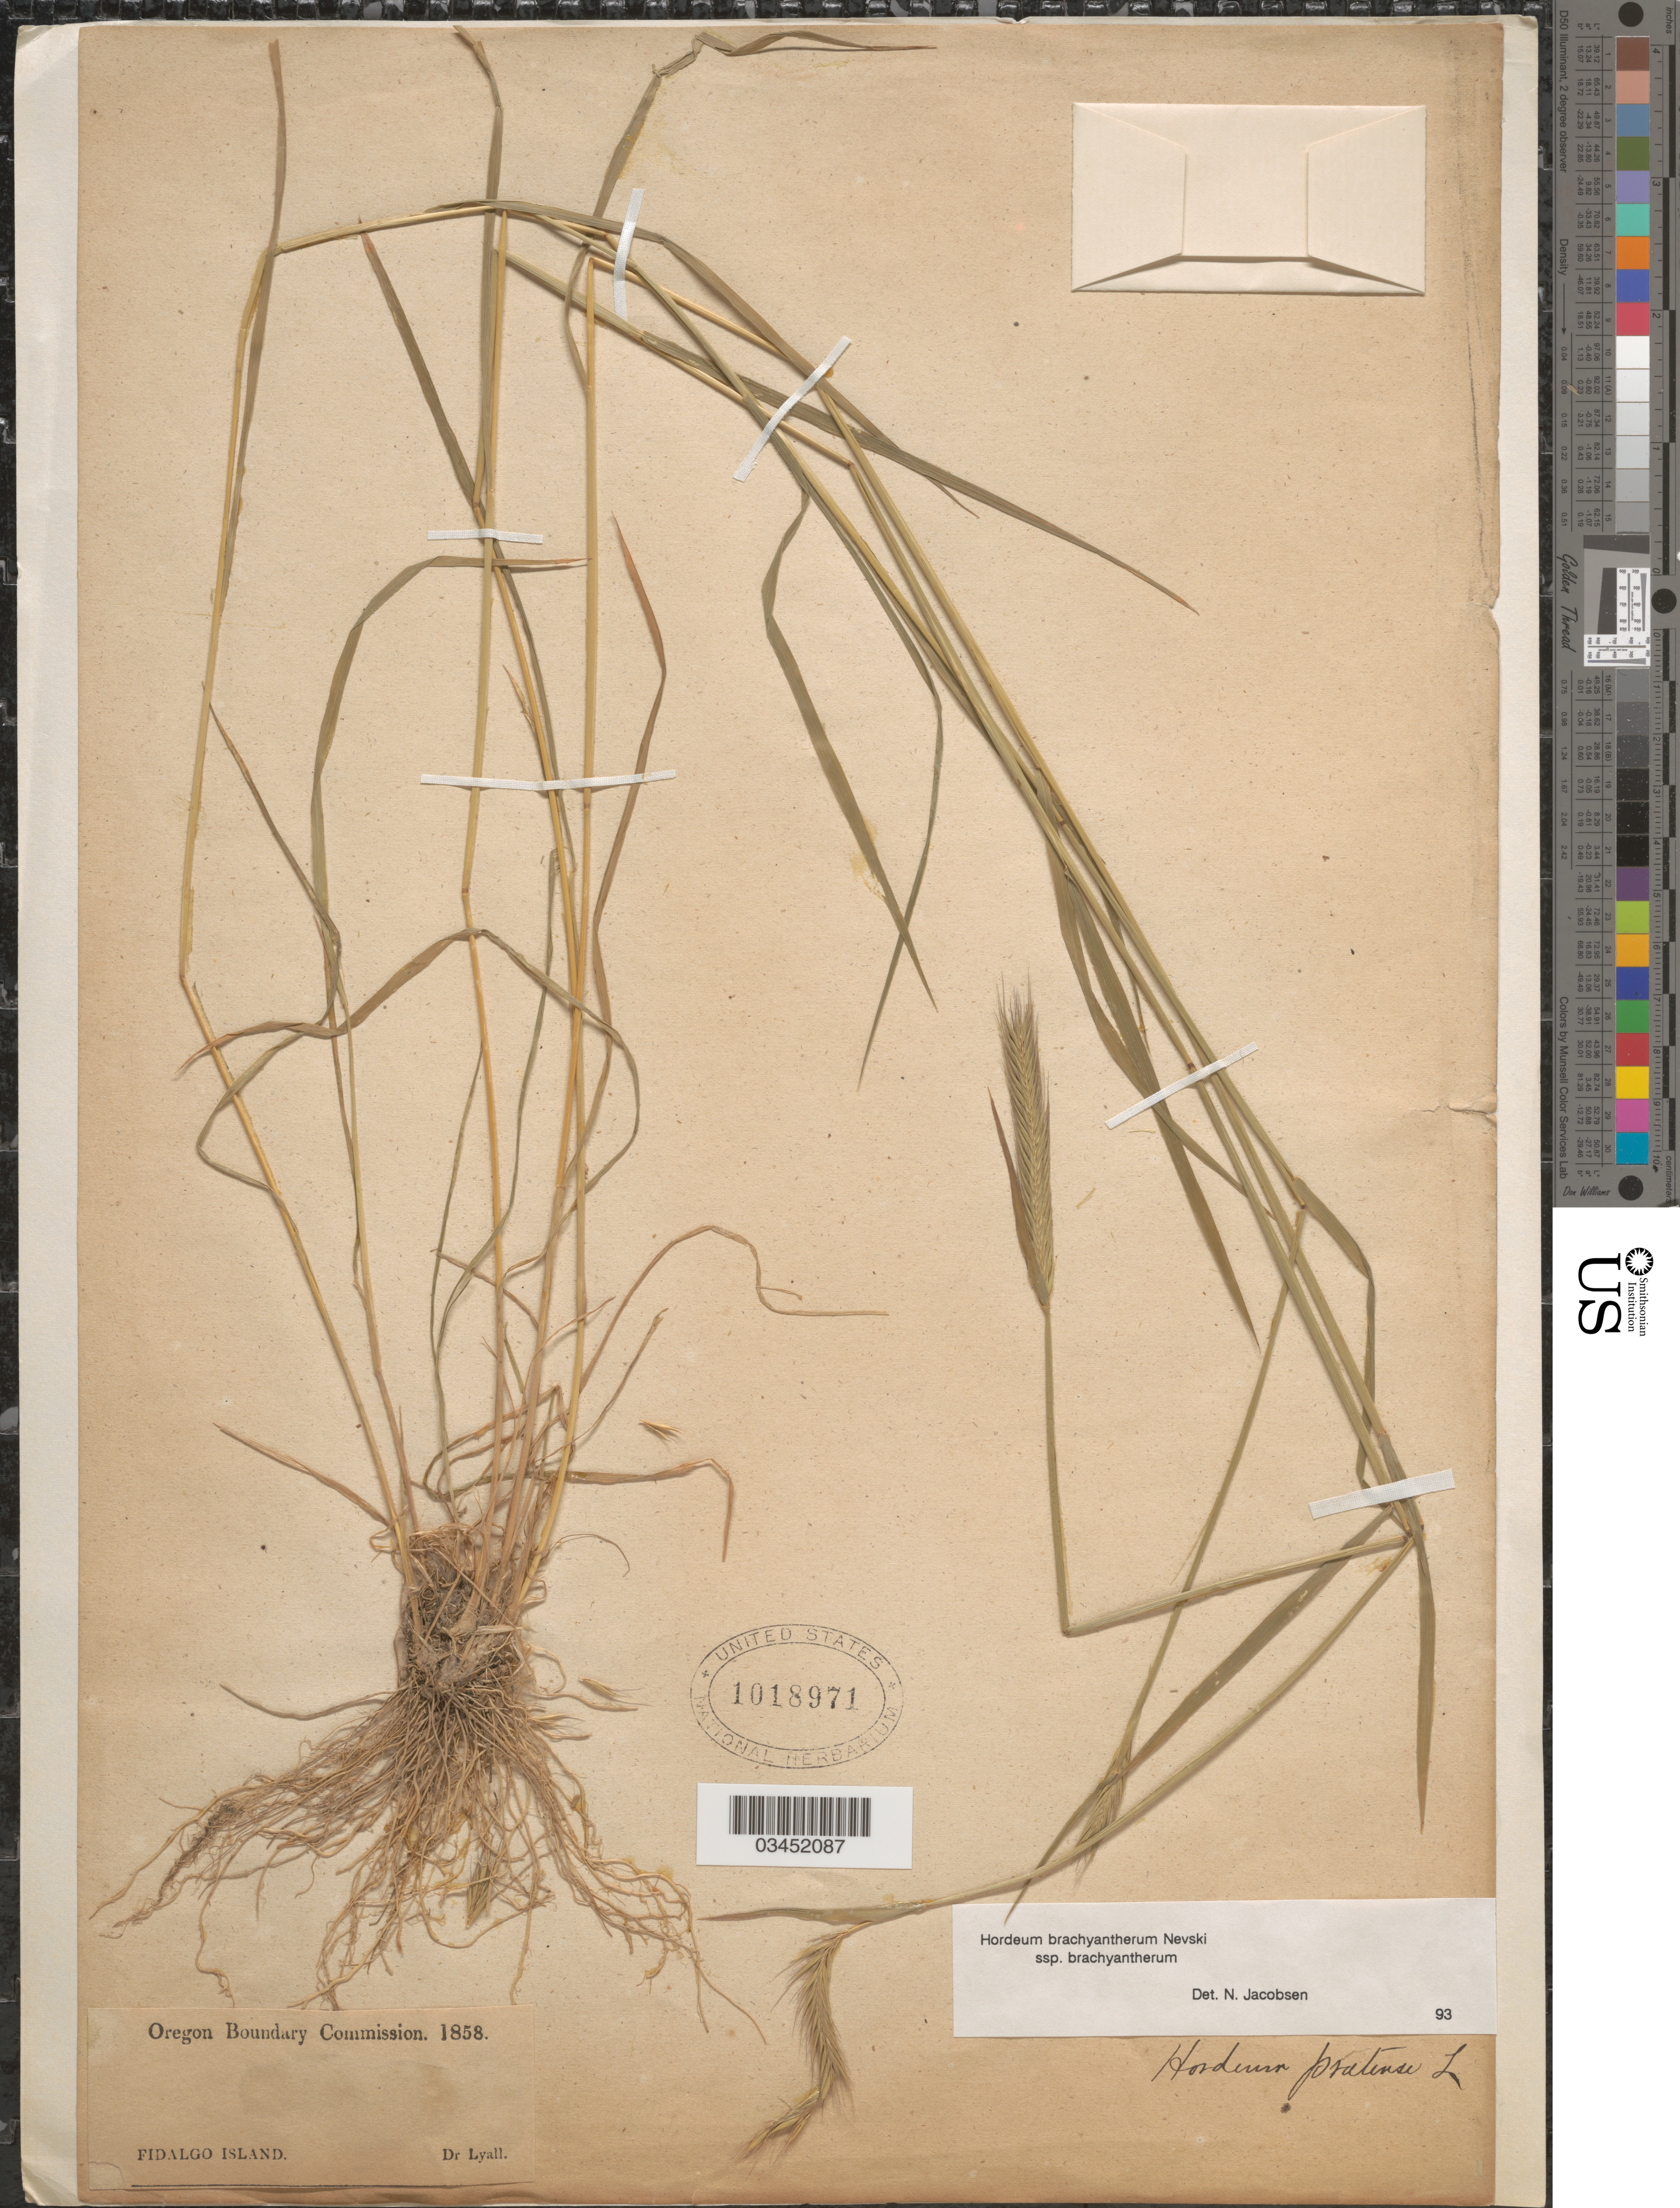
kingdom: Plantae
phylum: Tracheophyta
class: Liliopsida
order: Poales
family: Poaceae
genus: Hordeum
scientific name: Hordeum brachyantherum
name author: Nevski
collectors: -. Lyall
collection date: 1858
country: United States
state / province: Oregon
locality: Fidalgo Island.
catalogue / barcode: US 1018971